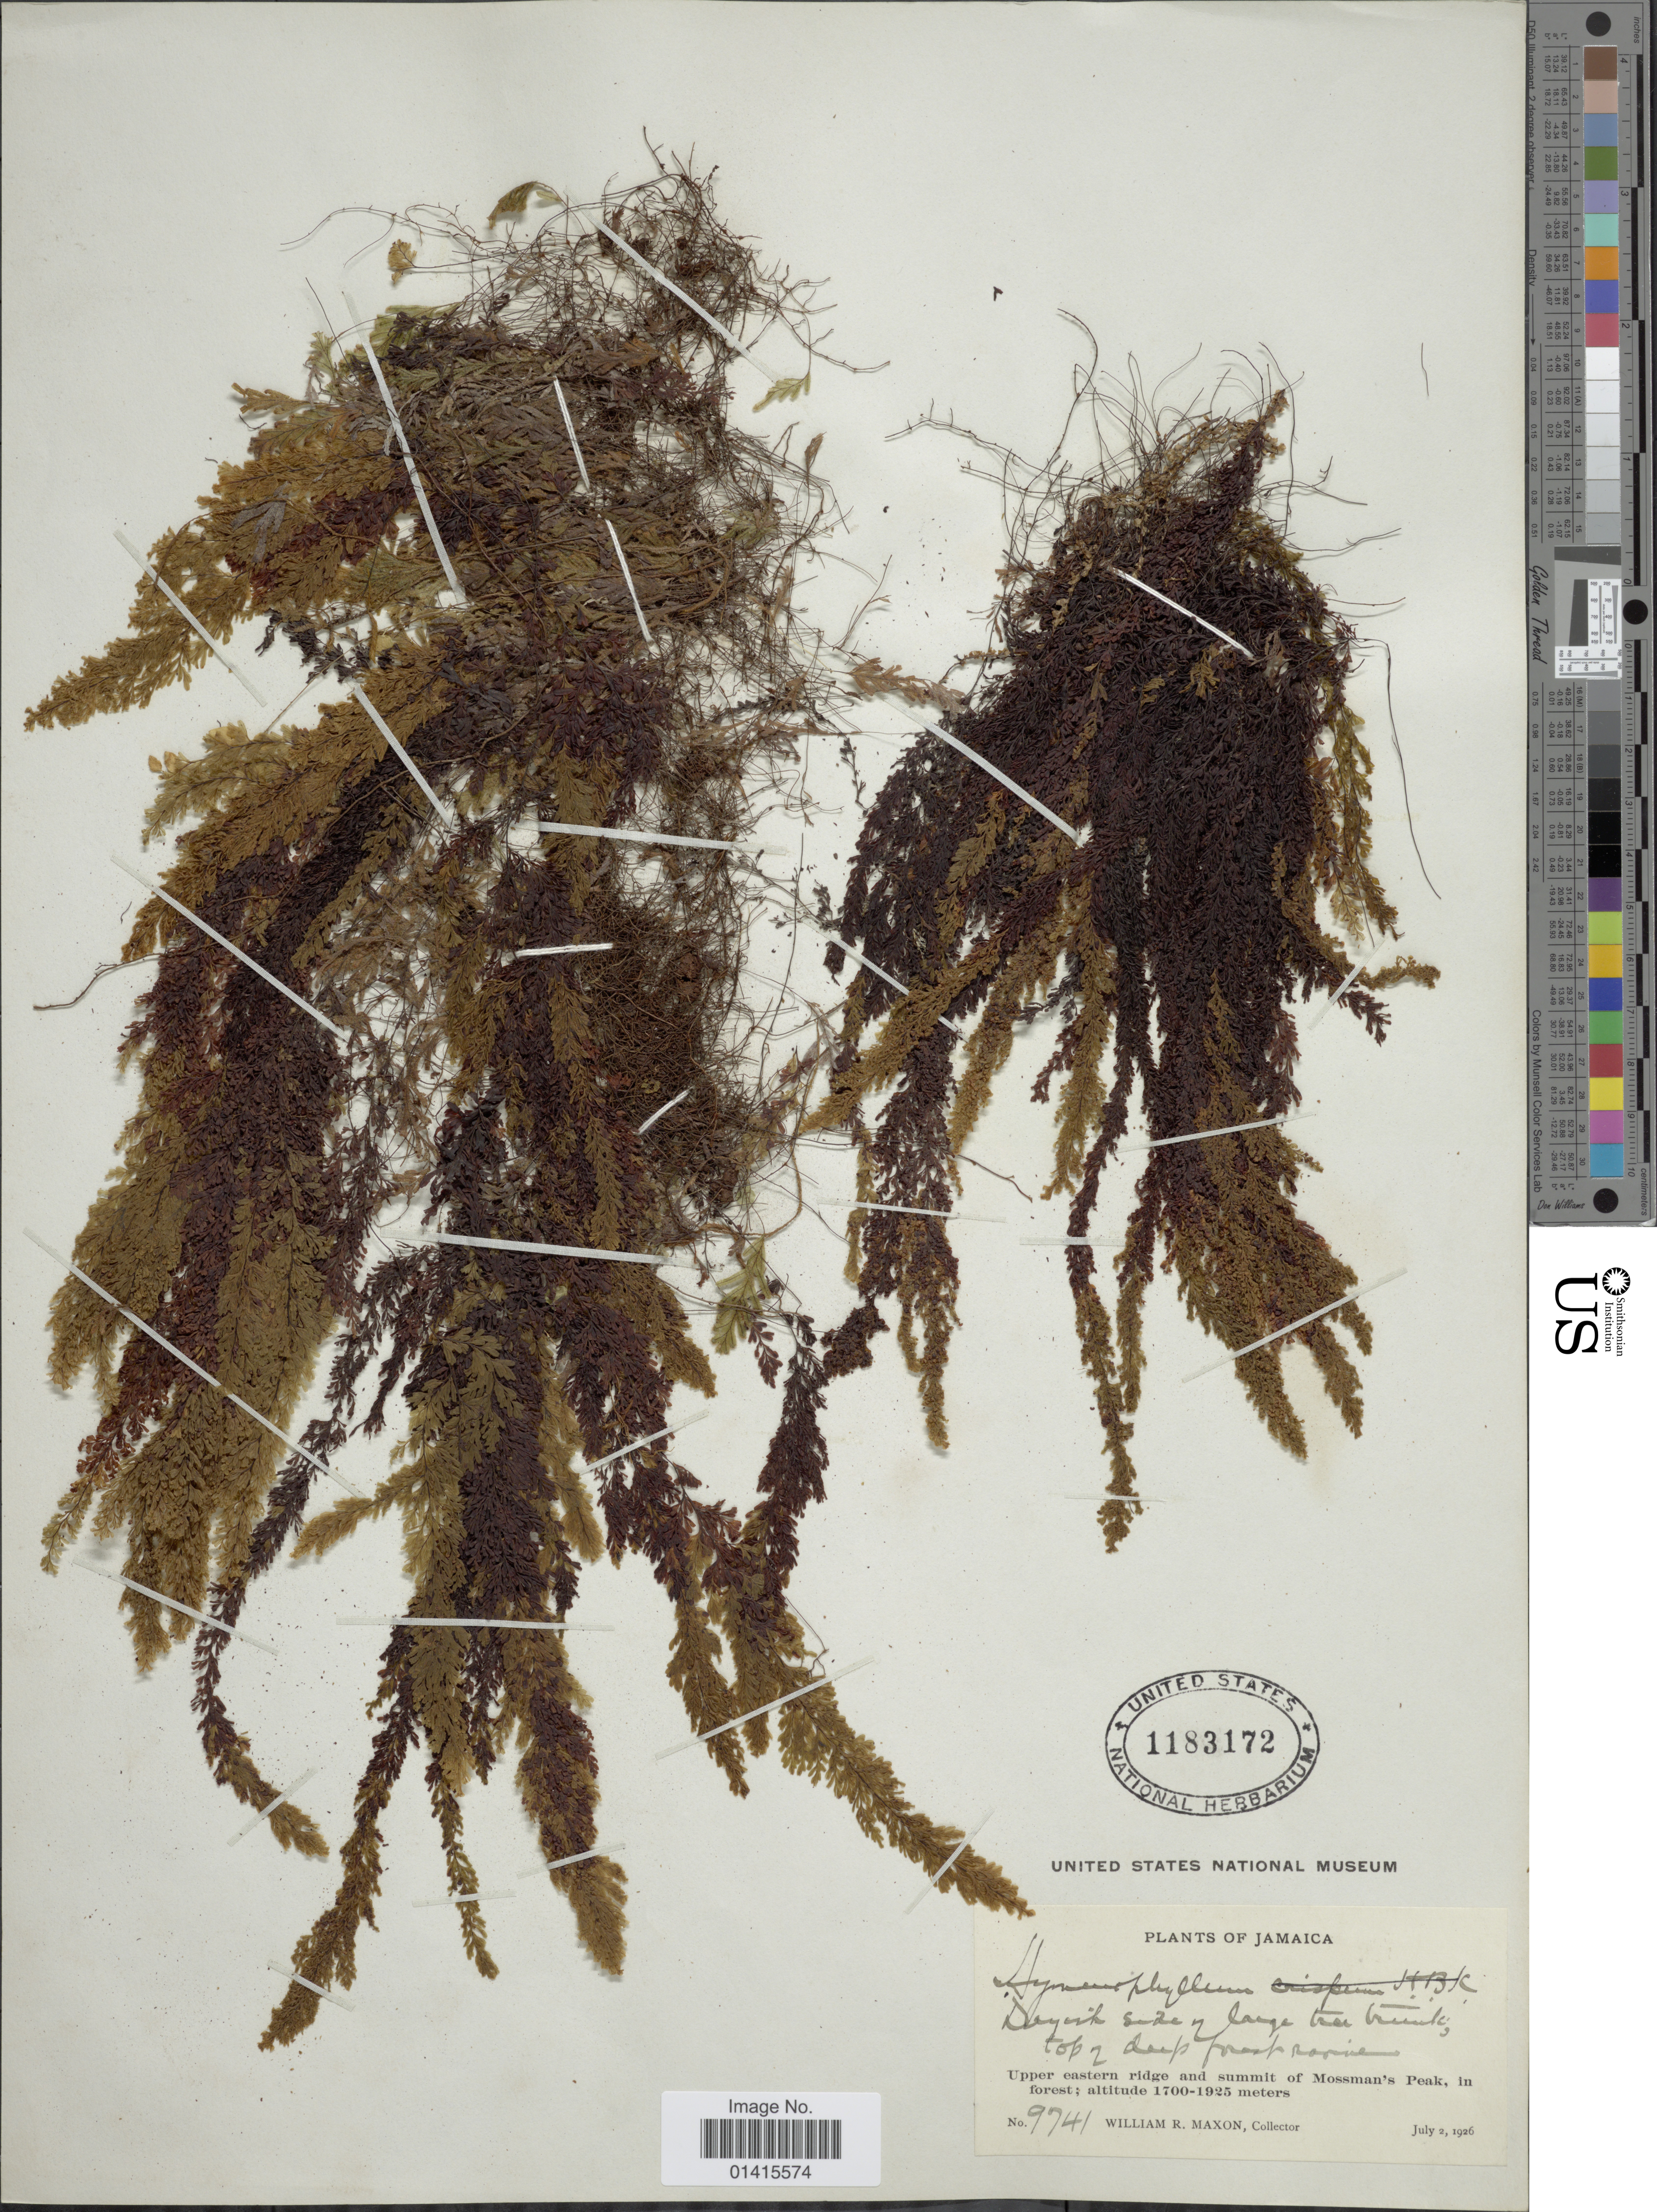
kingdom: Plantae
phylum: Tracheophyta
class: Polypodiopsida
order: Hymenophyllales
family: Hymenophyllaceae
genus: Hymenophyllum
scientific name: Hymenophyllum undulatum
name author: (Sw.) Sw.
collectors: W. R. Maxon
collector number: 9741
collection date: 1926-07-02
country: Jamaica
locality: Epper eastern ridge and summit of Mossman's Peak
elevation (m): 1700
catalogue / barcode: US 1183172